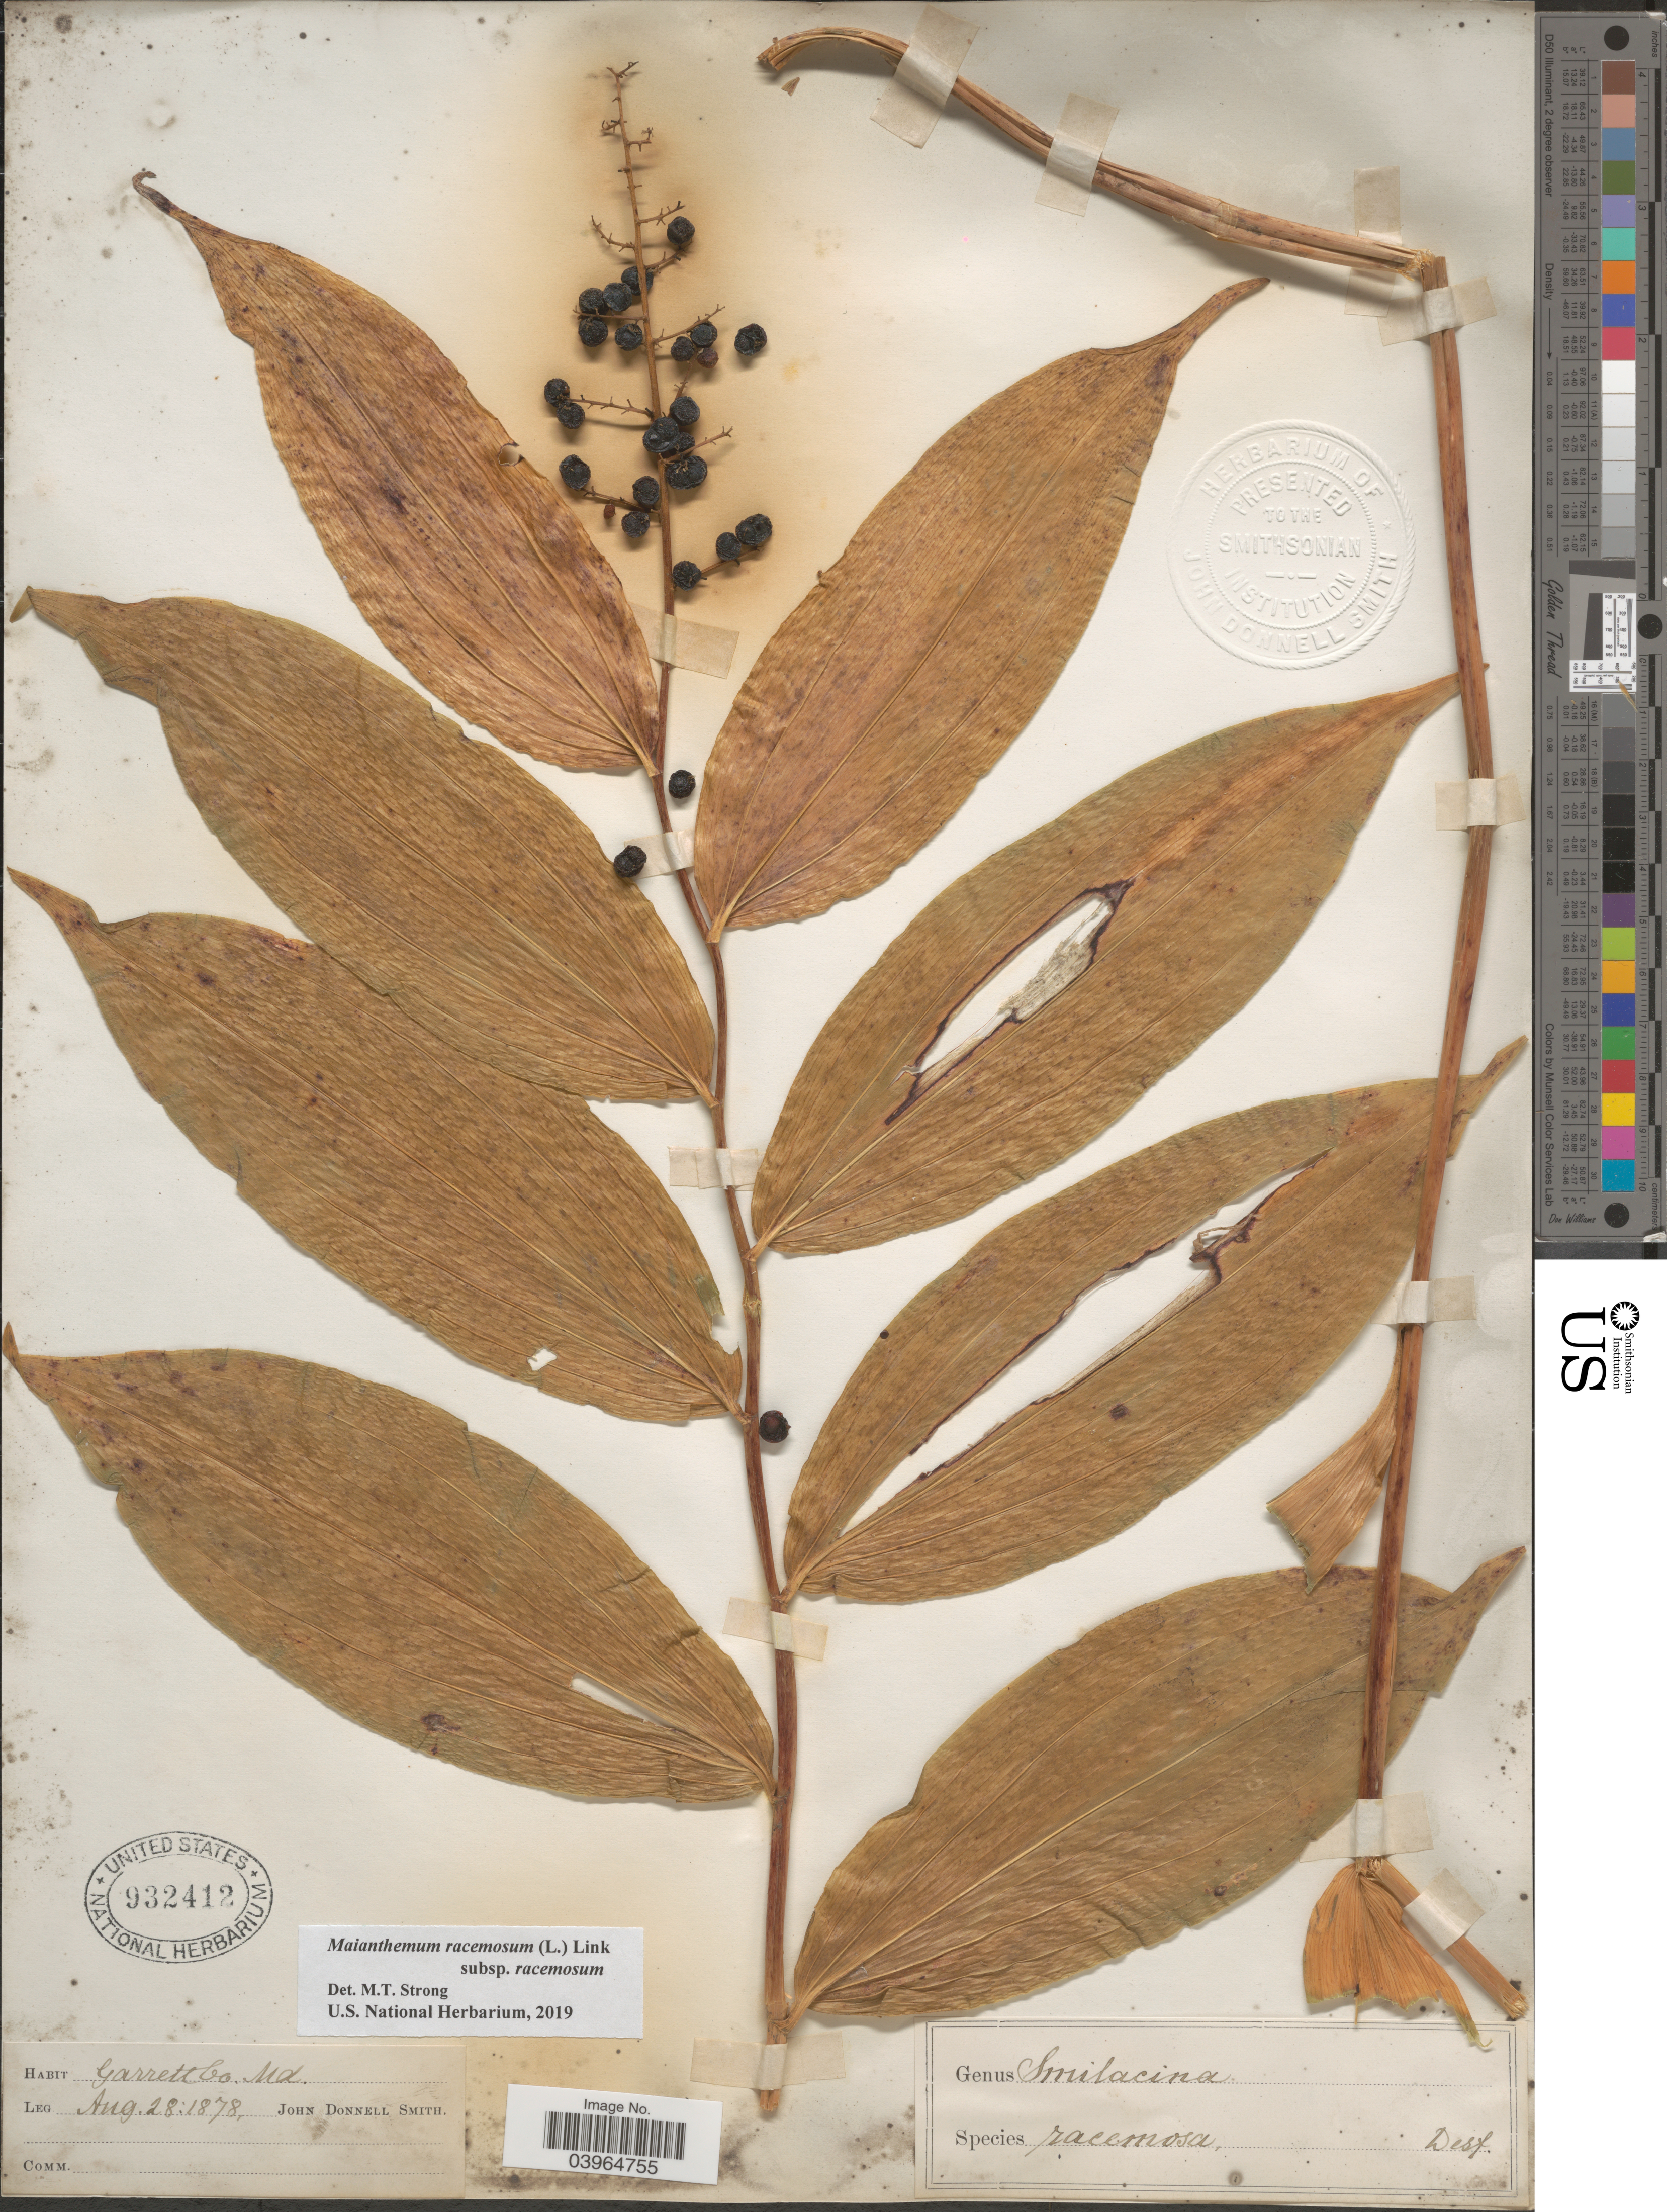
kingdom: Plantae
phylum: Tracheophyta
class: Liliopsida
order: Asparagales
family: Asparagaceae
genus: Maianthemum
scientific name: Maianthemum racemosum subsp. racemosum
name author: (L.) Link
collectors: J. Donnell Smith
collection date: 1878-08-28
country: United States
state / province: Maryland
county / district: Garrett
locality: Garrett Co.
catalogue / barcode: US 932412